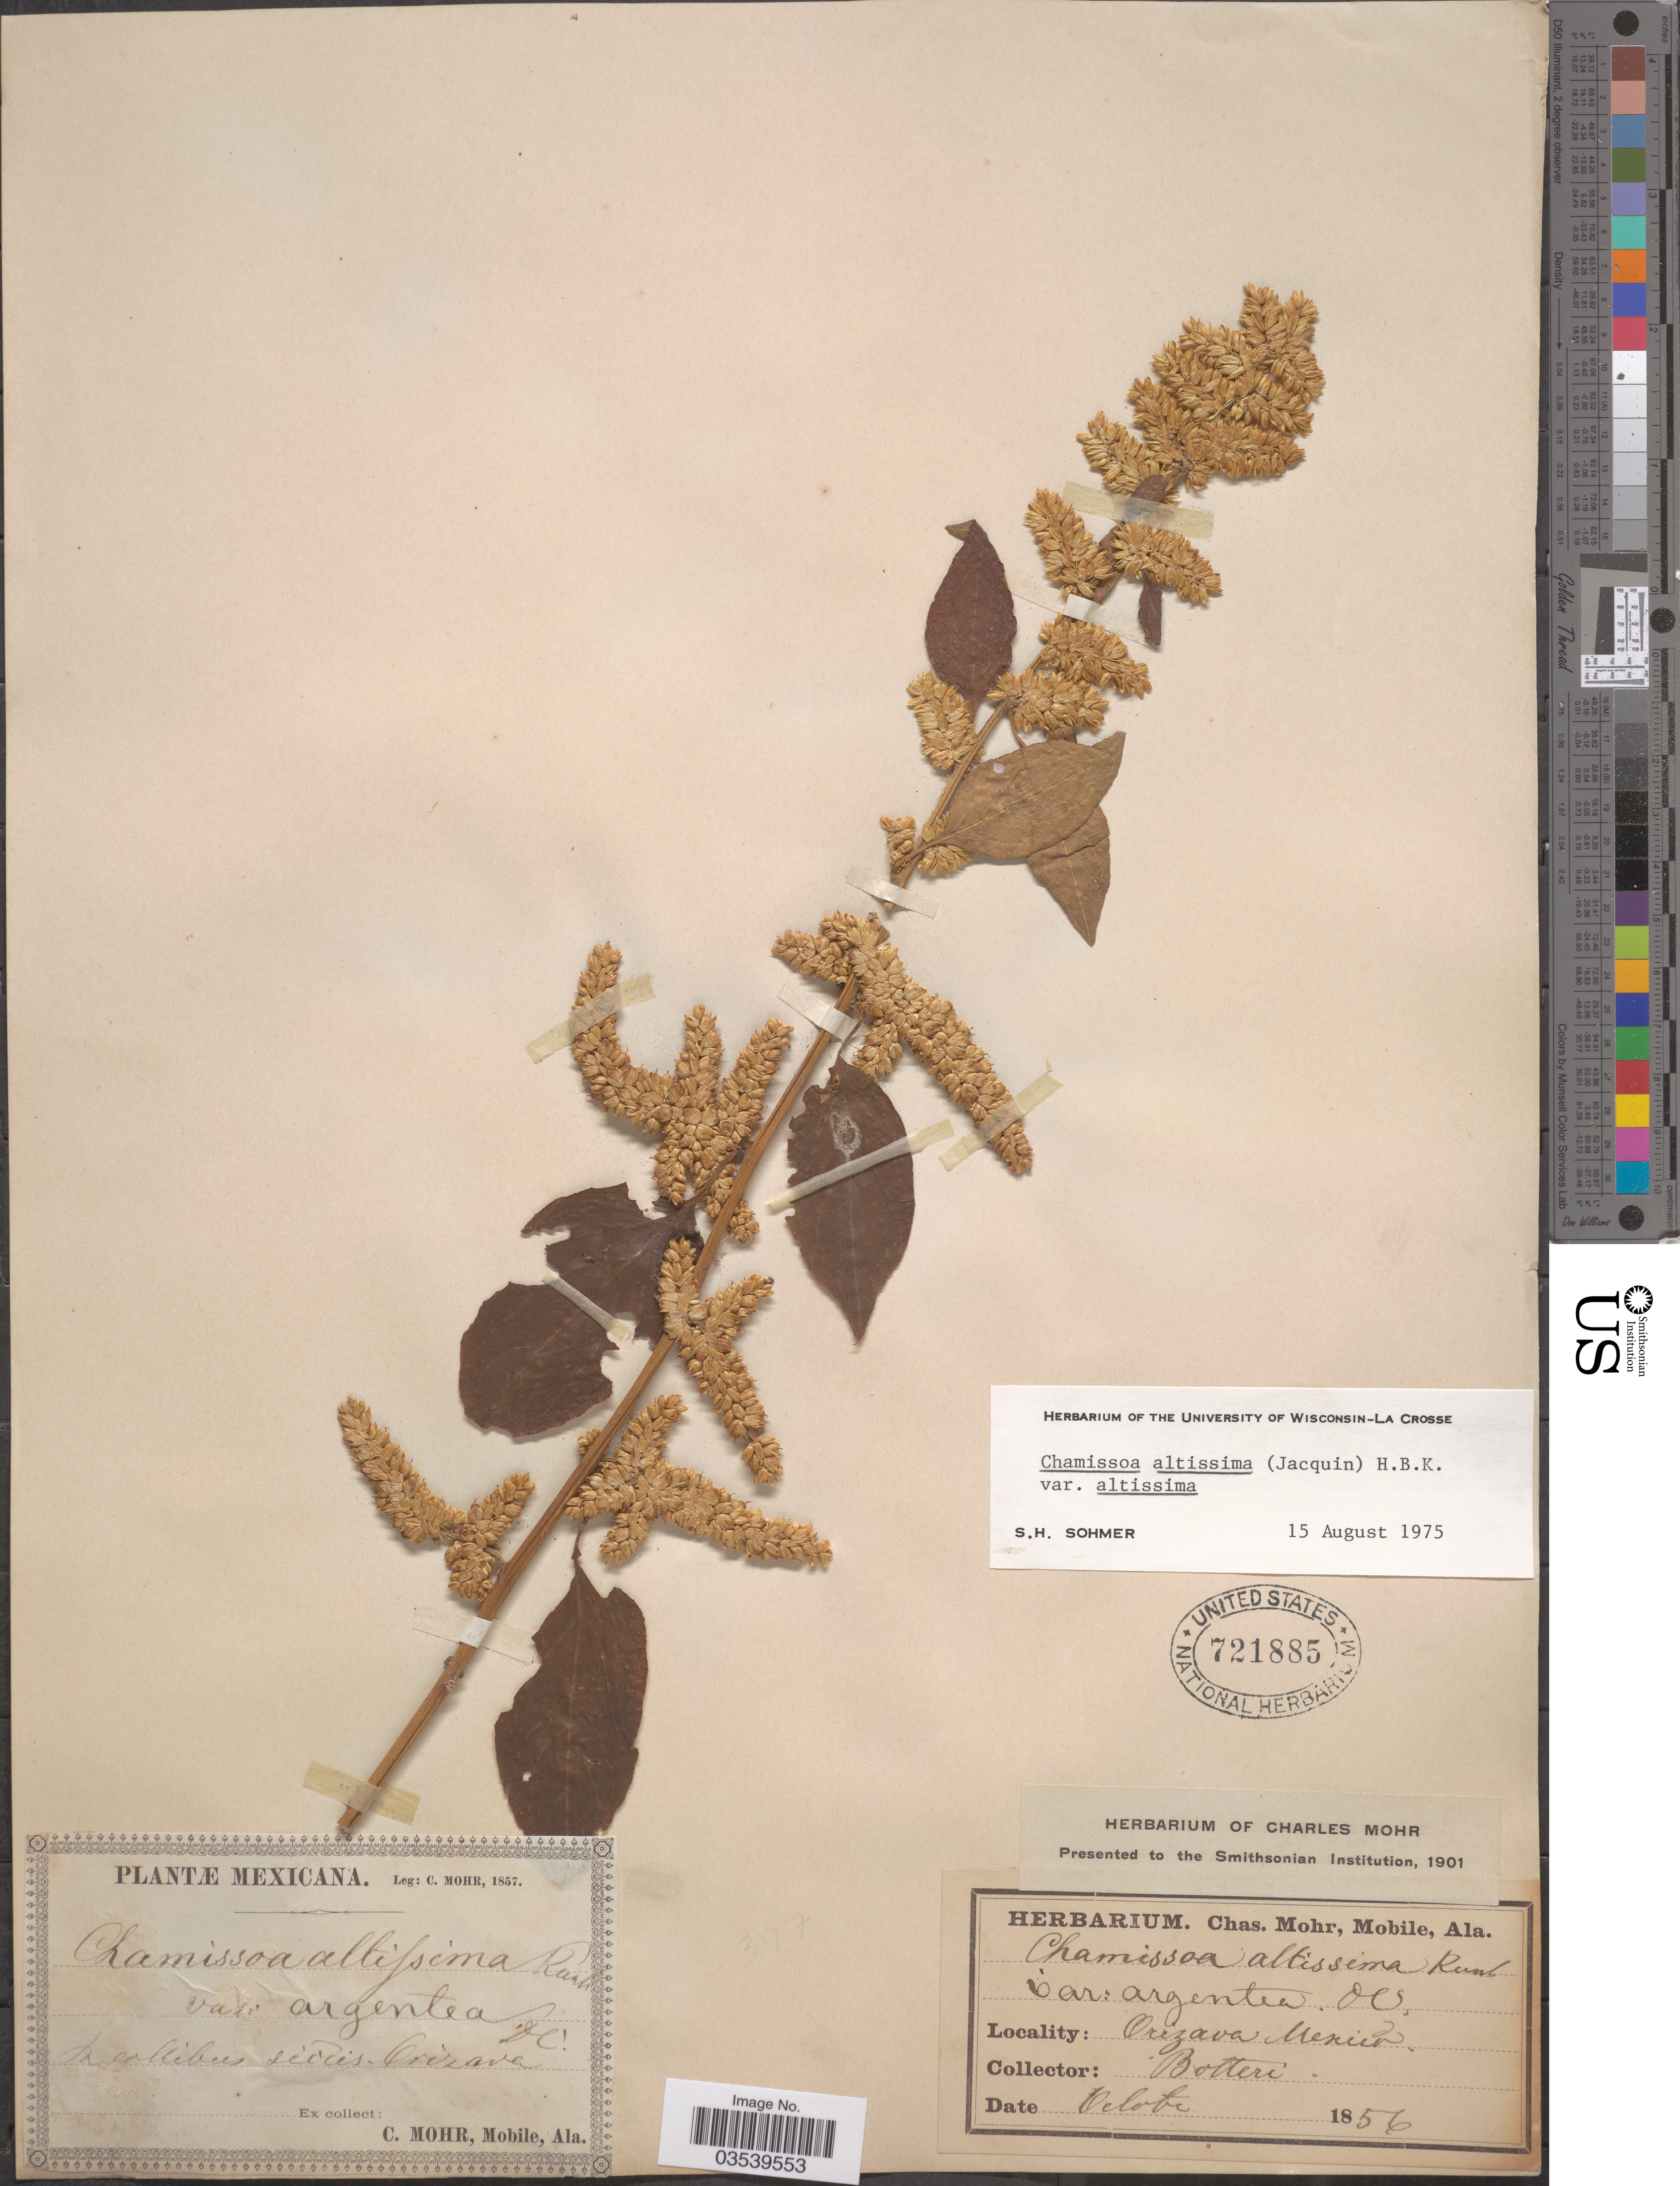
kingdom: Plantae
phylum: Tracheophyta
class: Magnoliopsida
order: Caryophyllales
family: Amaranthaceae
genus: Chamissoa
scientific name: Chamissoa altissima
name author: (Jacq.) Kunth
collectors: -. Botteri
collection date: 1856-10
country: Mexico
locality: Orizava.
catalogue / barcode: US 721885